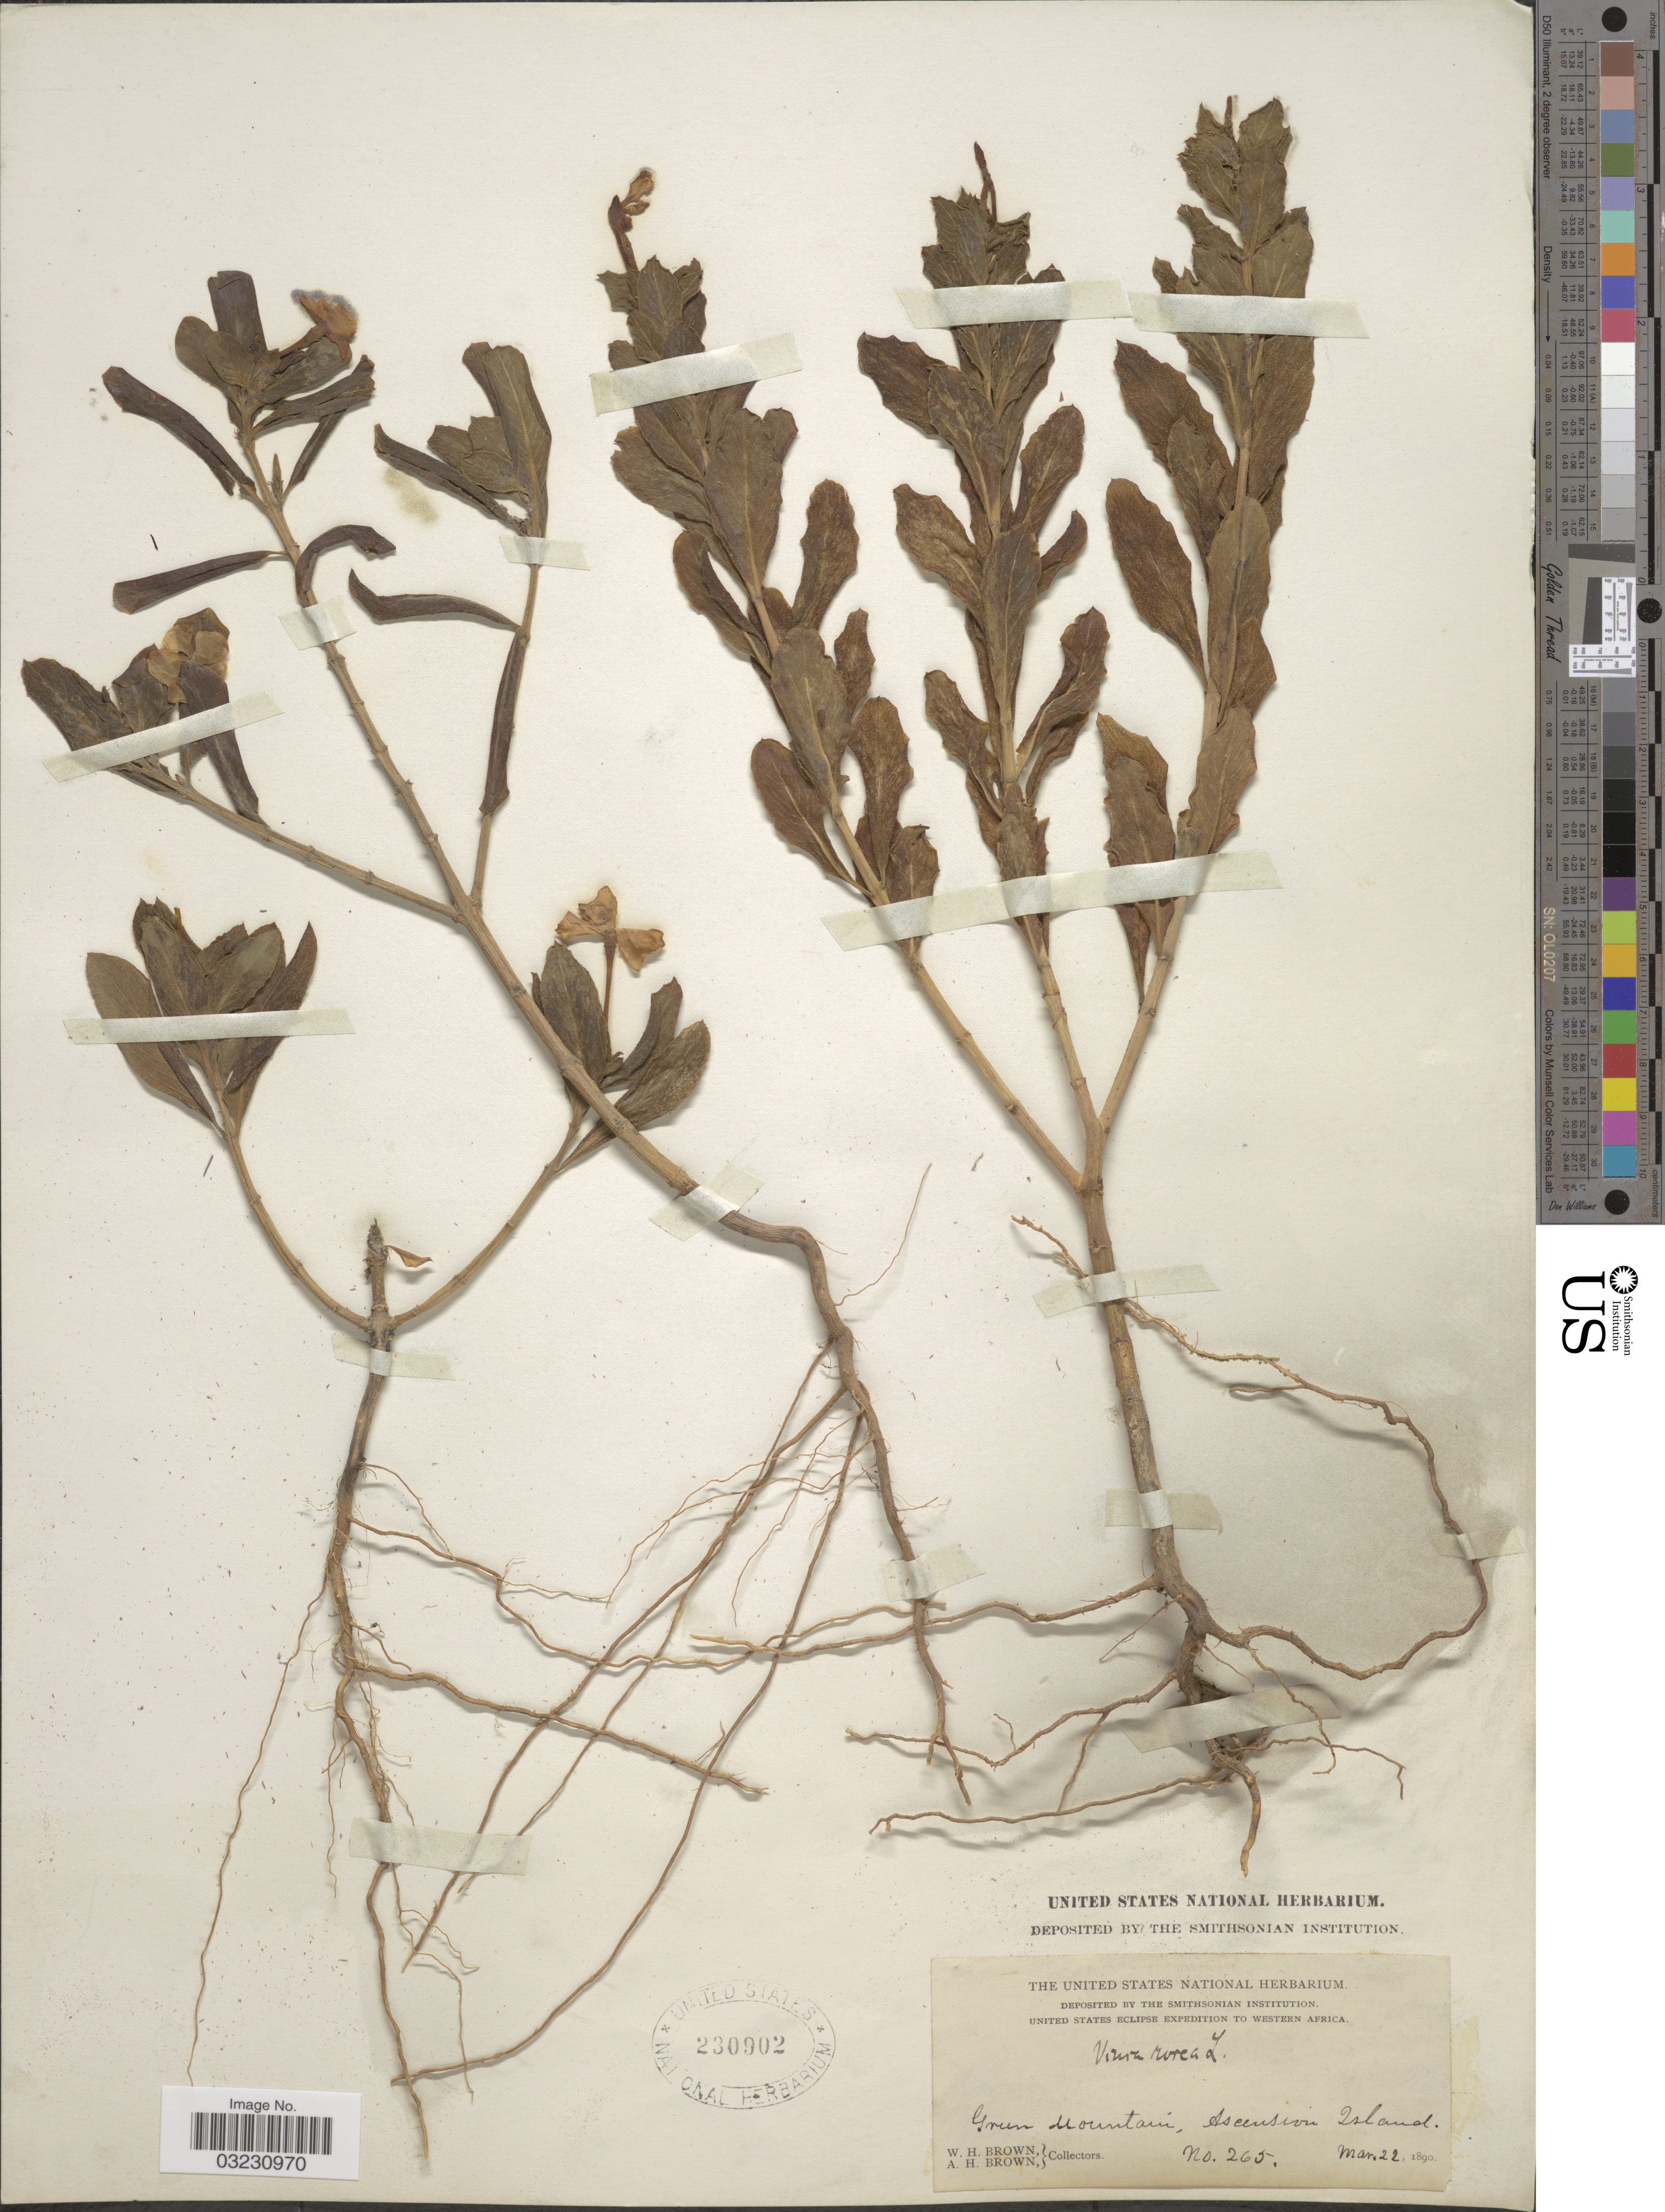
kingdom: Plantae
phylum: Tracheophyta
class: Magnoliopsida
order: Gentianales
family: Apocynaceae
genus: Catharanthus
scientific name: Catharanthus roseus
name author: (L.) G. Don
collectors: W. H. Brown & A. H. Brown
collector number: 265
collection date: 1890-03-22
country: St. Helena Islands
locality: Western Africa. Green Mountain, Ascension Island.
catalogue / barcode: US 230902